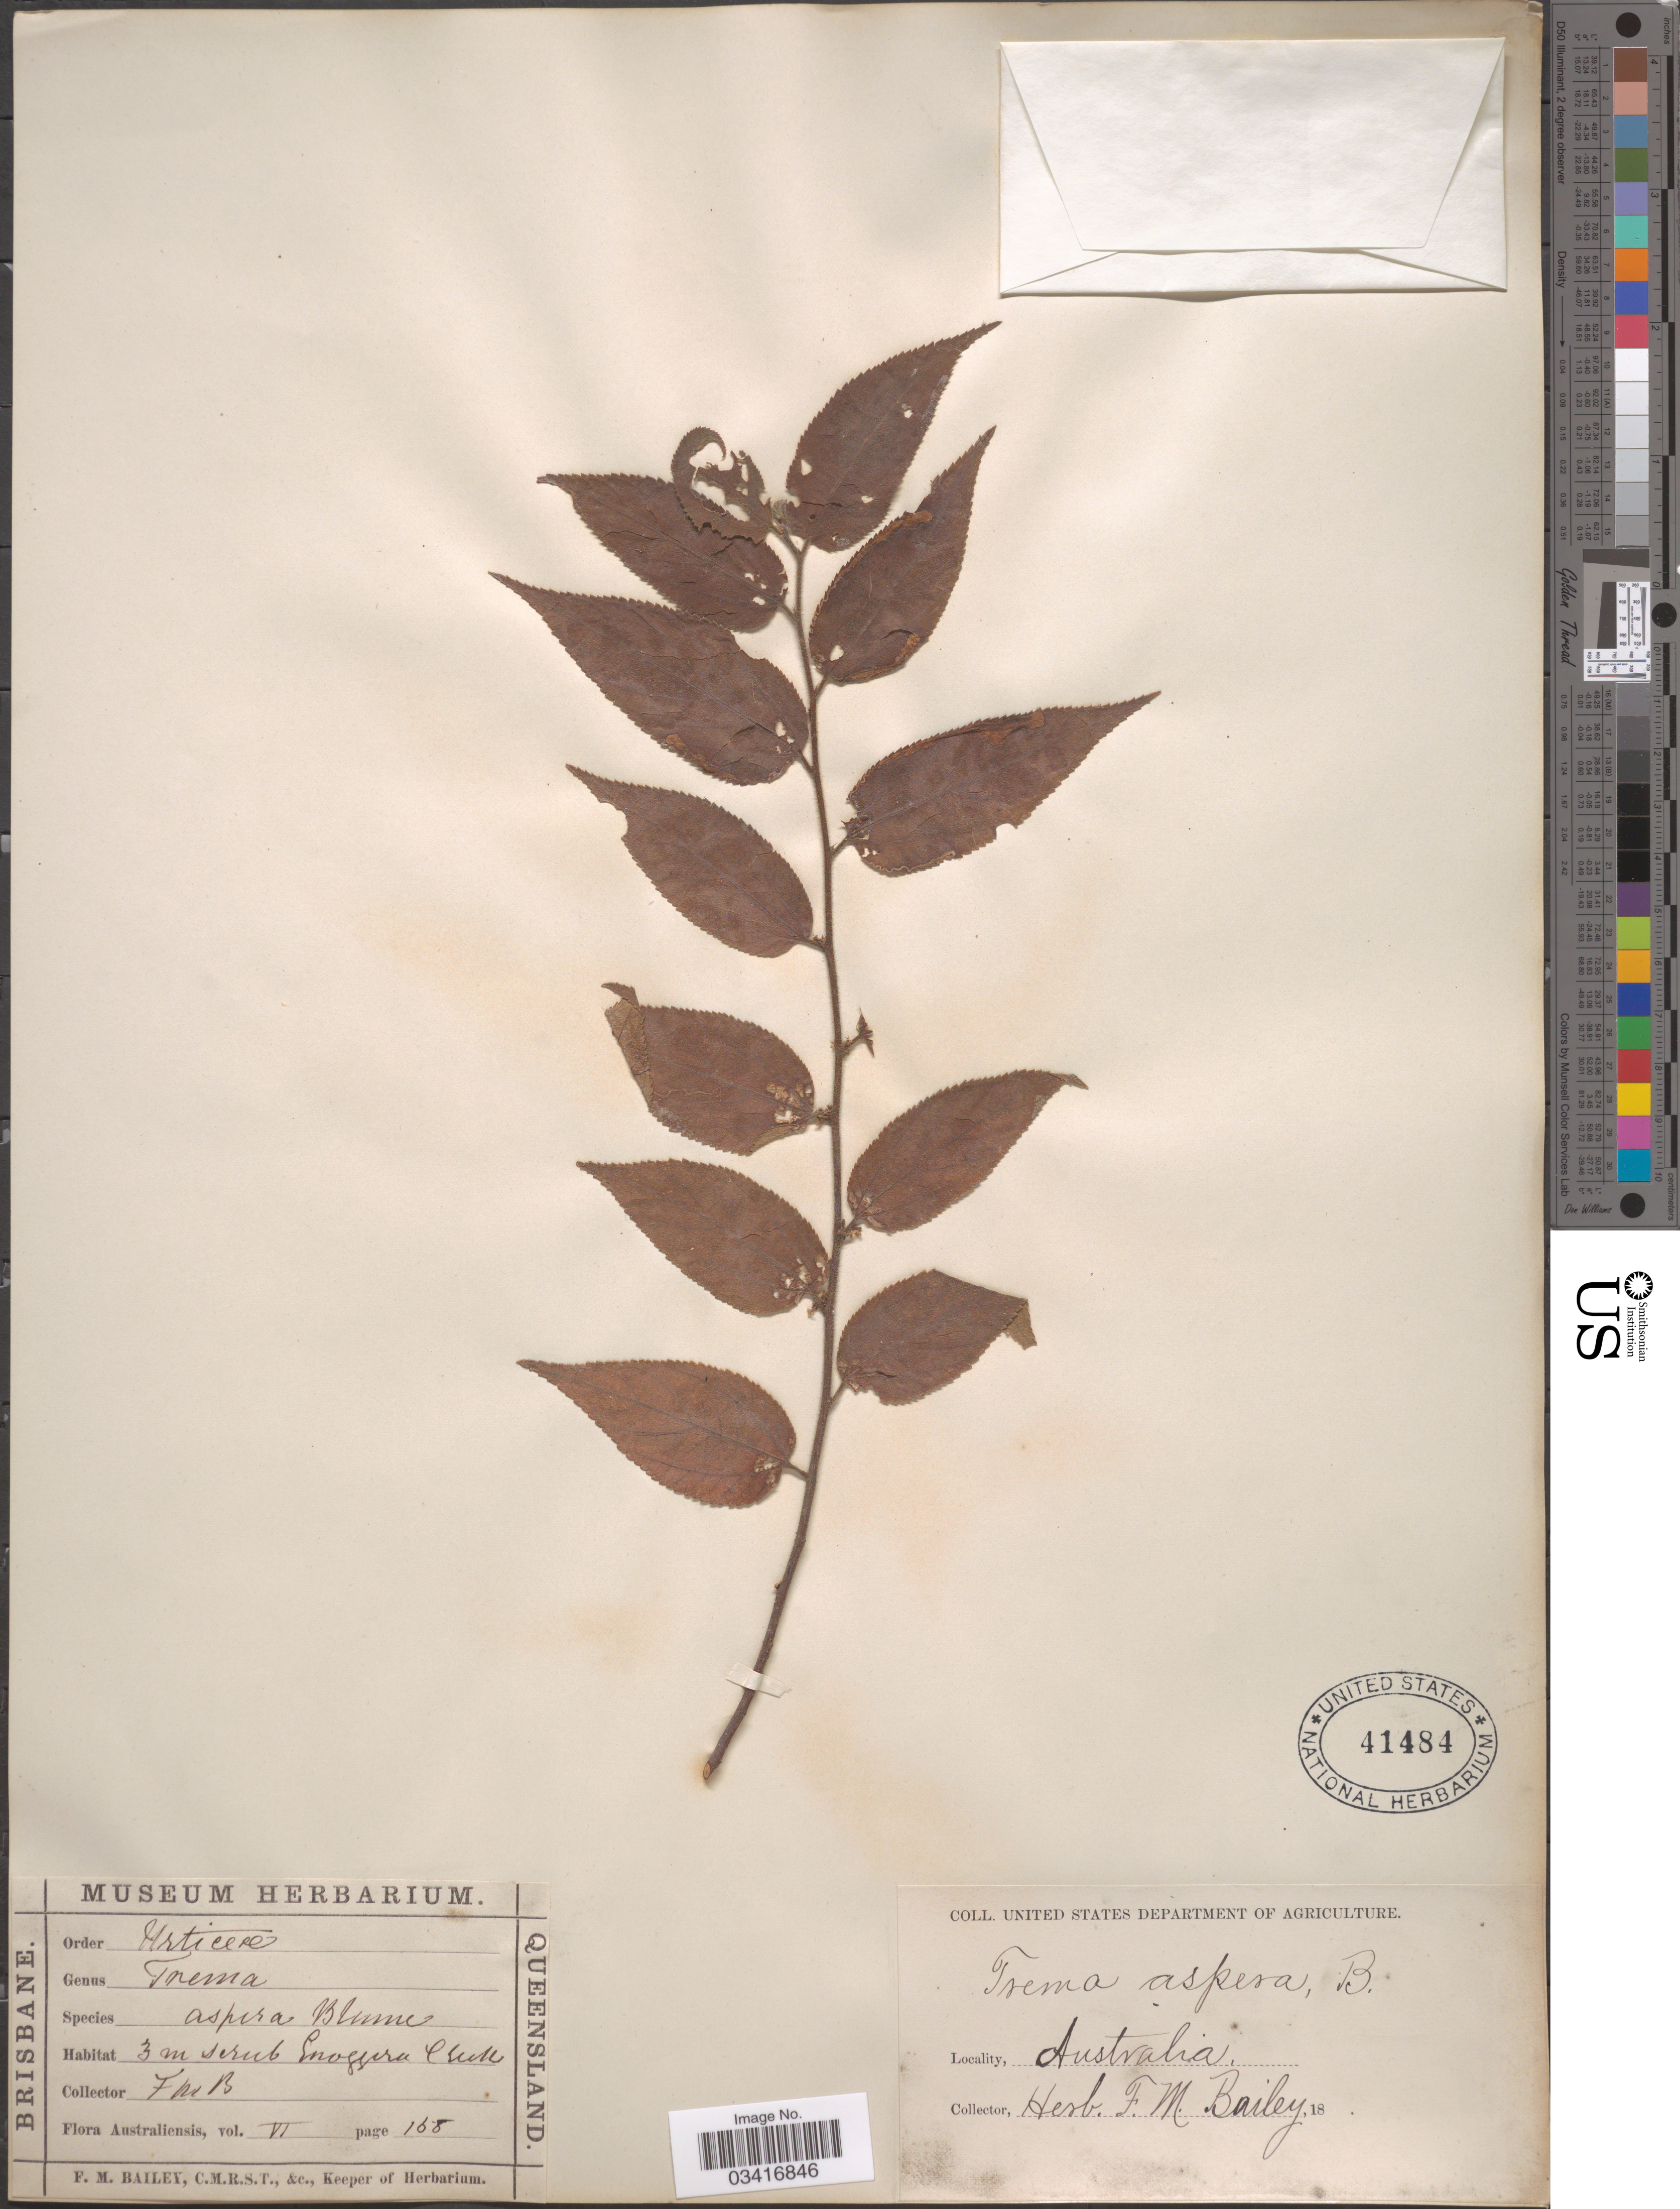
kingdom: Plantae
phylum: Tracheophyta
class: Magnoliopsida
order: Rosales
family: Cannabaceae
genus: Trema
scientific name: Trema asperum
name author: (Brongn.) Blume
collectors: F. M. Bailey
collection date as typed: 18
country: Australia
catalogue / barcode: US 41484